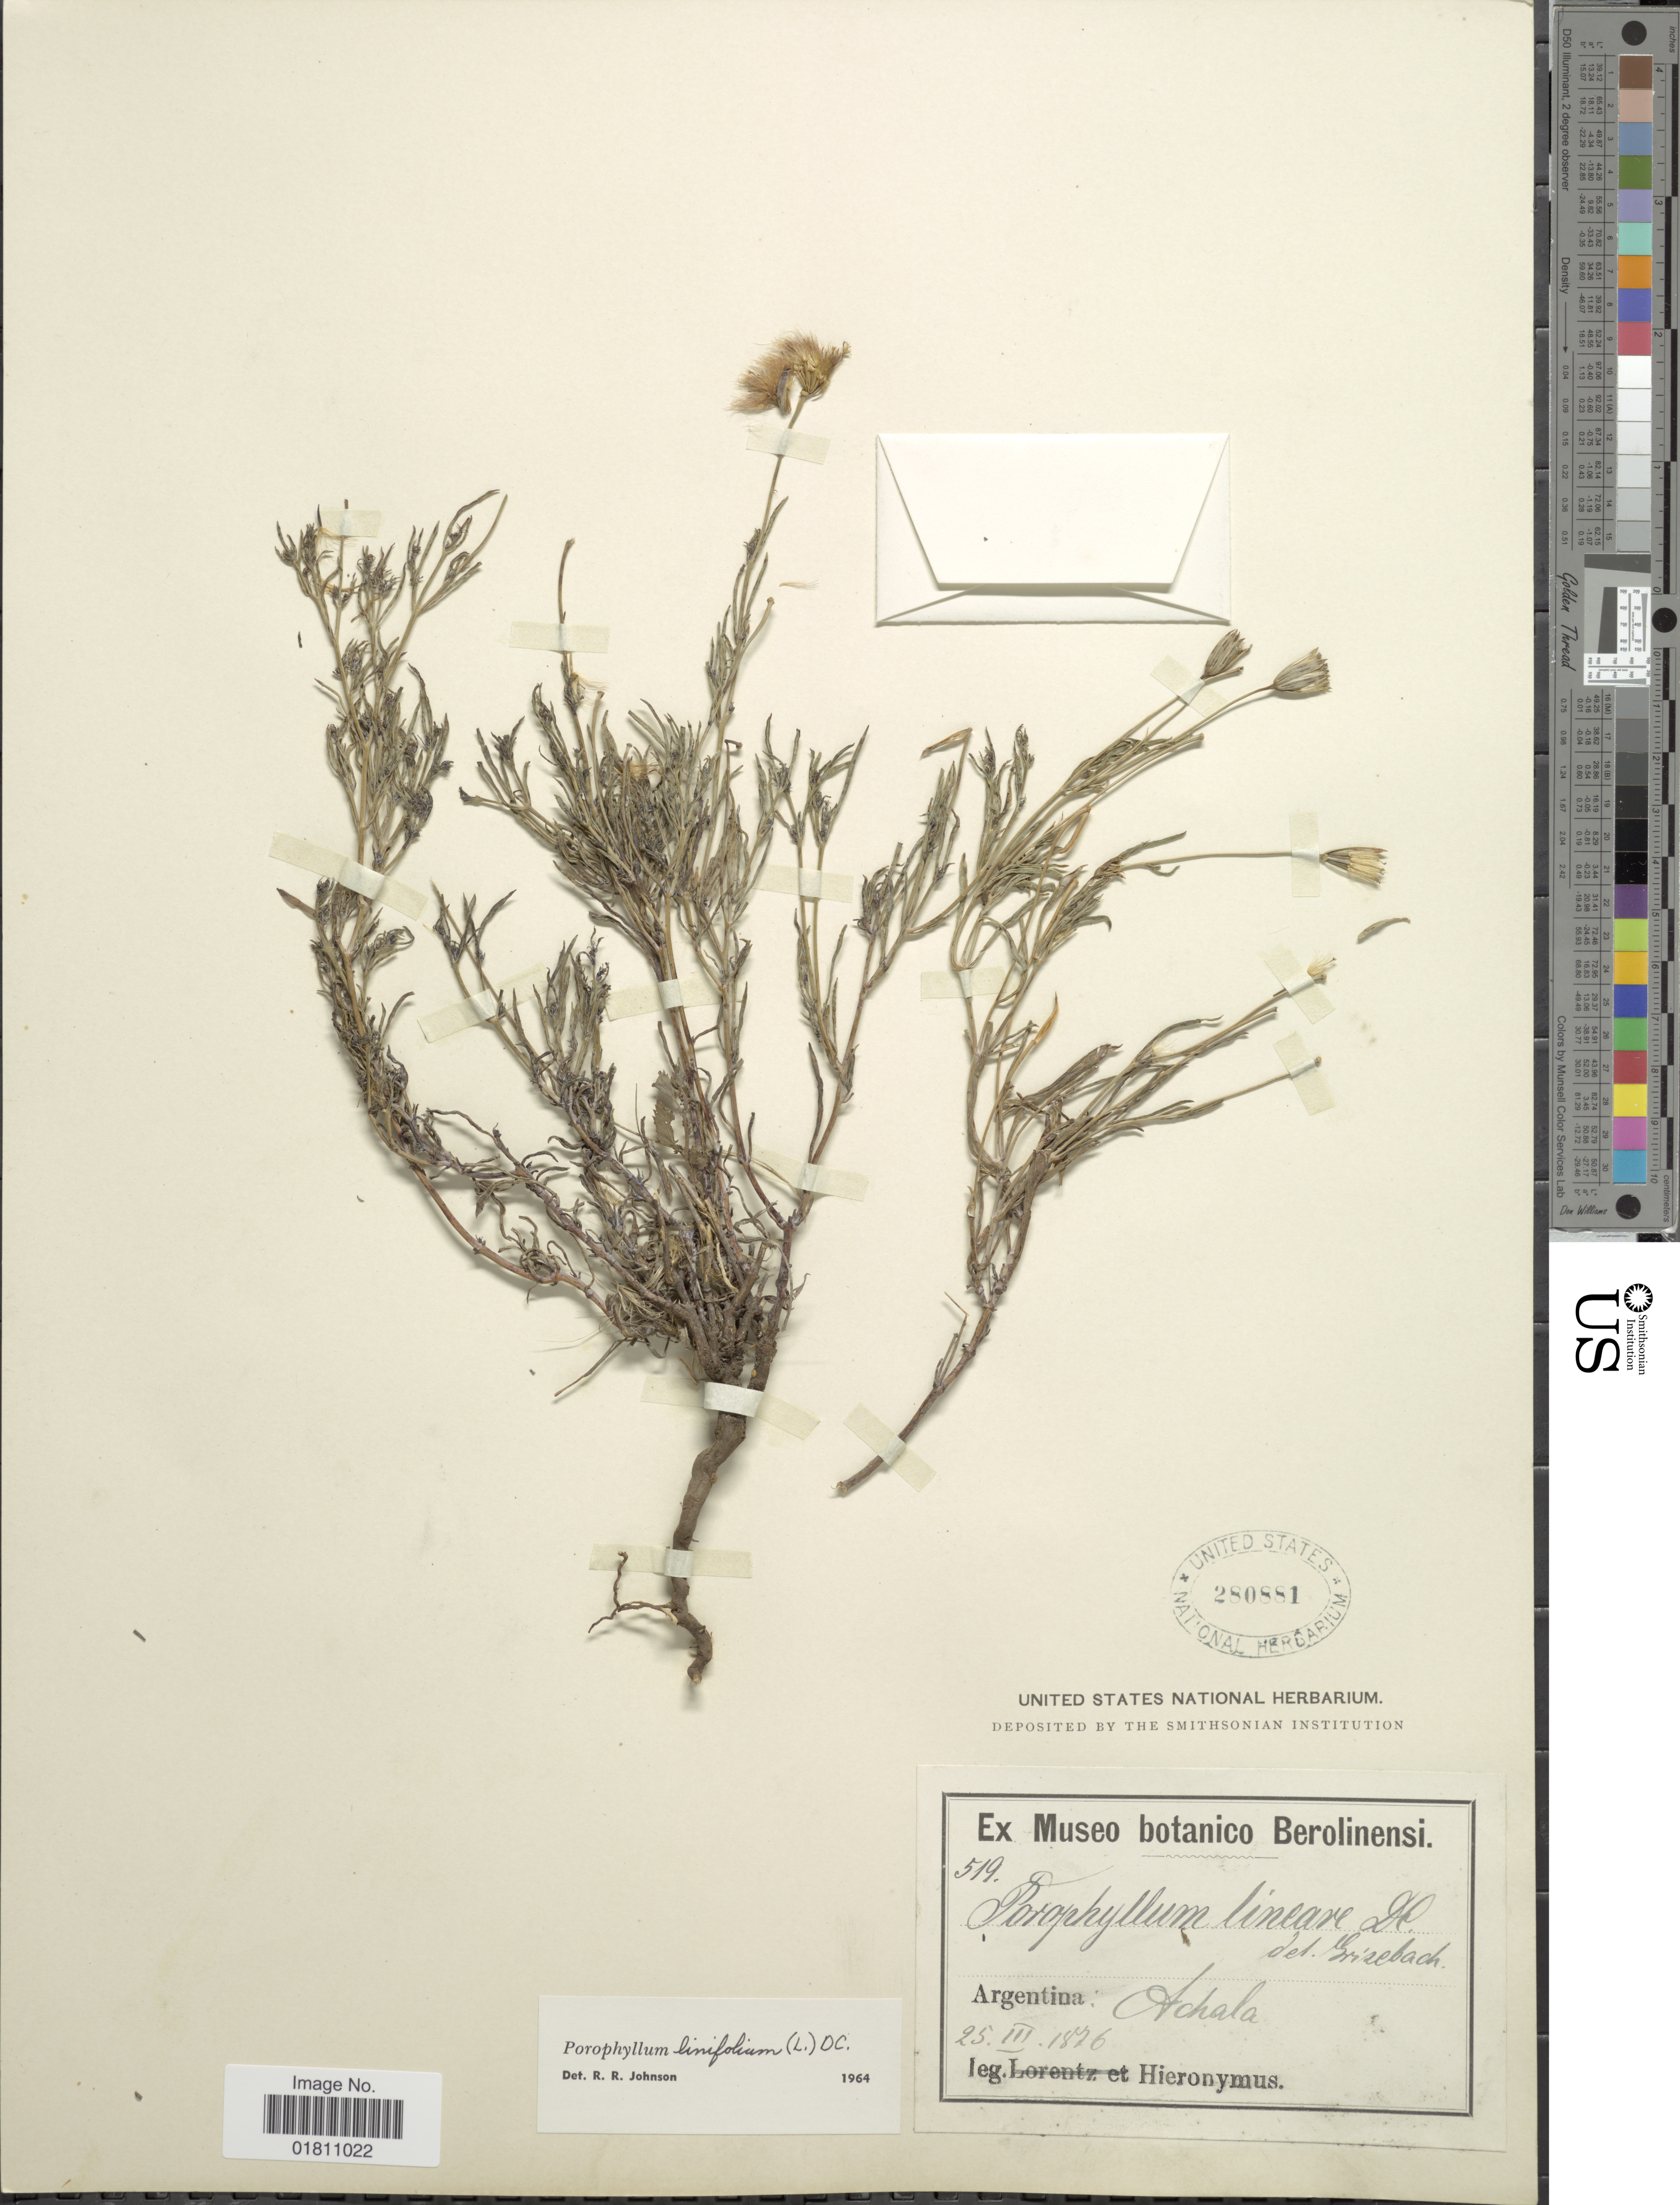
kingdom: Plantae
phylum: Tracheophyta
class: Magnoliopsida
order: Asterales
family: Asteraceae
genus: Porophyllum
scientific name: Porophyllum linifolium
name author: (Ard.) DC.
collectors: -. Hieronymus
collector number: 519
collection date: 1876-03-25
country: Argentina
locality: Achala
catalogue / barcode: US 280881